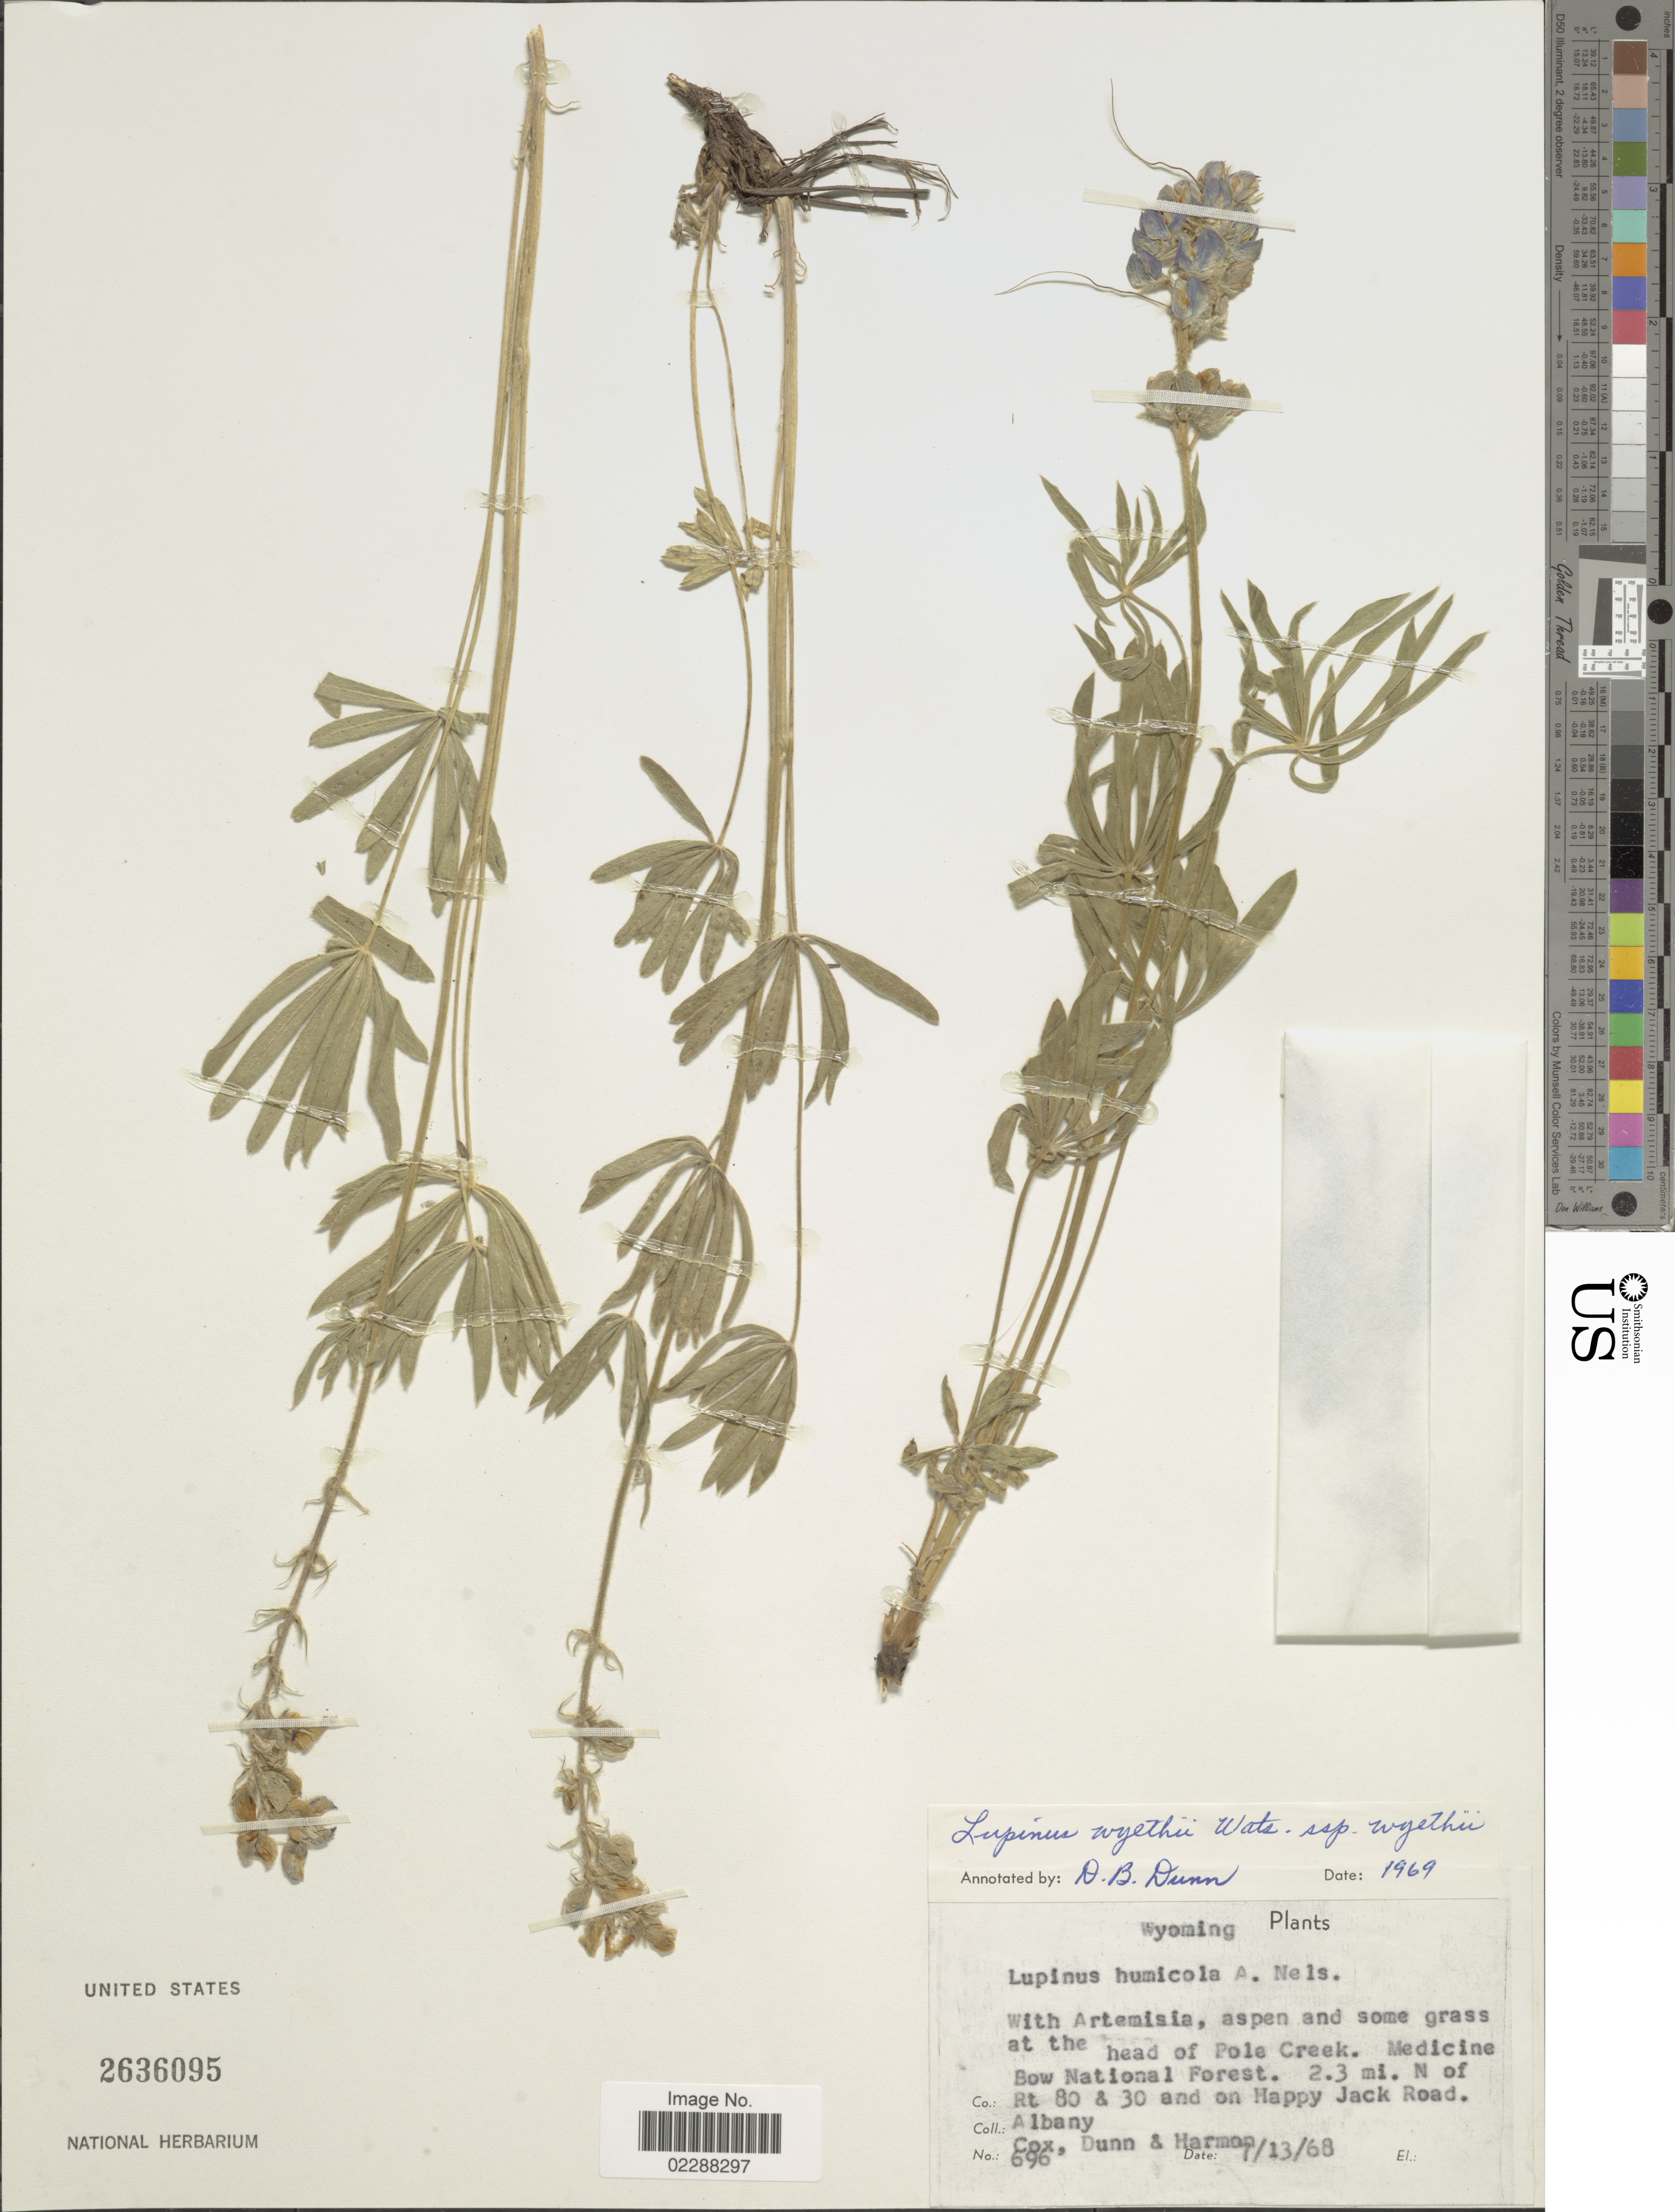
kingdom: Plantae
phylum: Tracheophyta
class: Magnoliopsida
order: Fabales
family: Fabaceae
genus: Lupinus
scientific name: Lupinus wyethii subsp. wyethii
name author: S. Watson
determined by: Dunn, D. B.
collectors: -. Cox, Dunn, -- & -. Harmon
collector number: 696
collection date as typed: Transcribed d/m/y: 13/7/68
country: United States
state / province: Wyoming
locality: At the head of Pole Creek, Medicine Bow Naional Forest, 2.3 mi. N of Rt 80 & 30 and on Happy Jack Road, Co.: Albany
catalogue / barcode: US 2636095